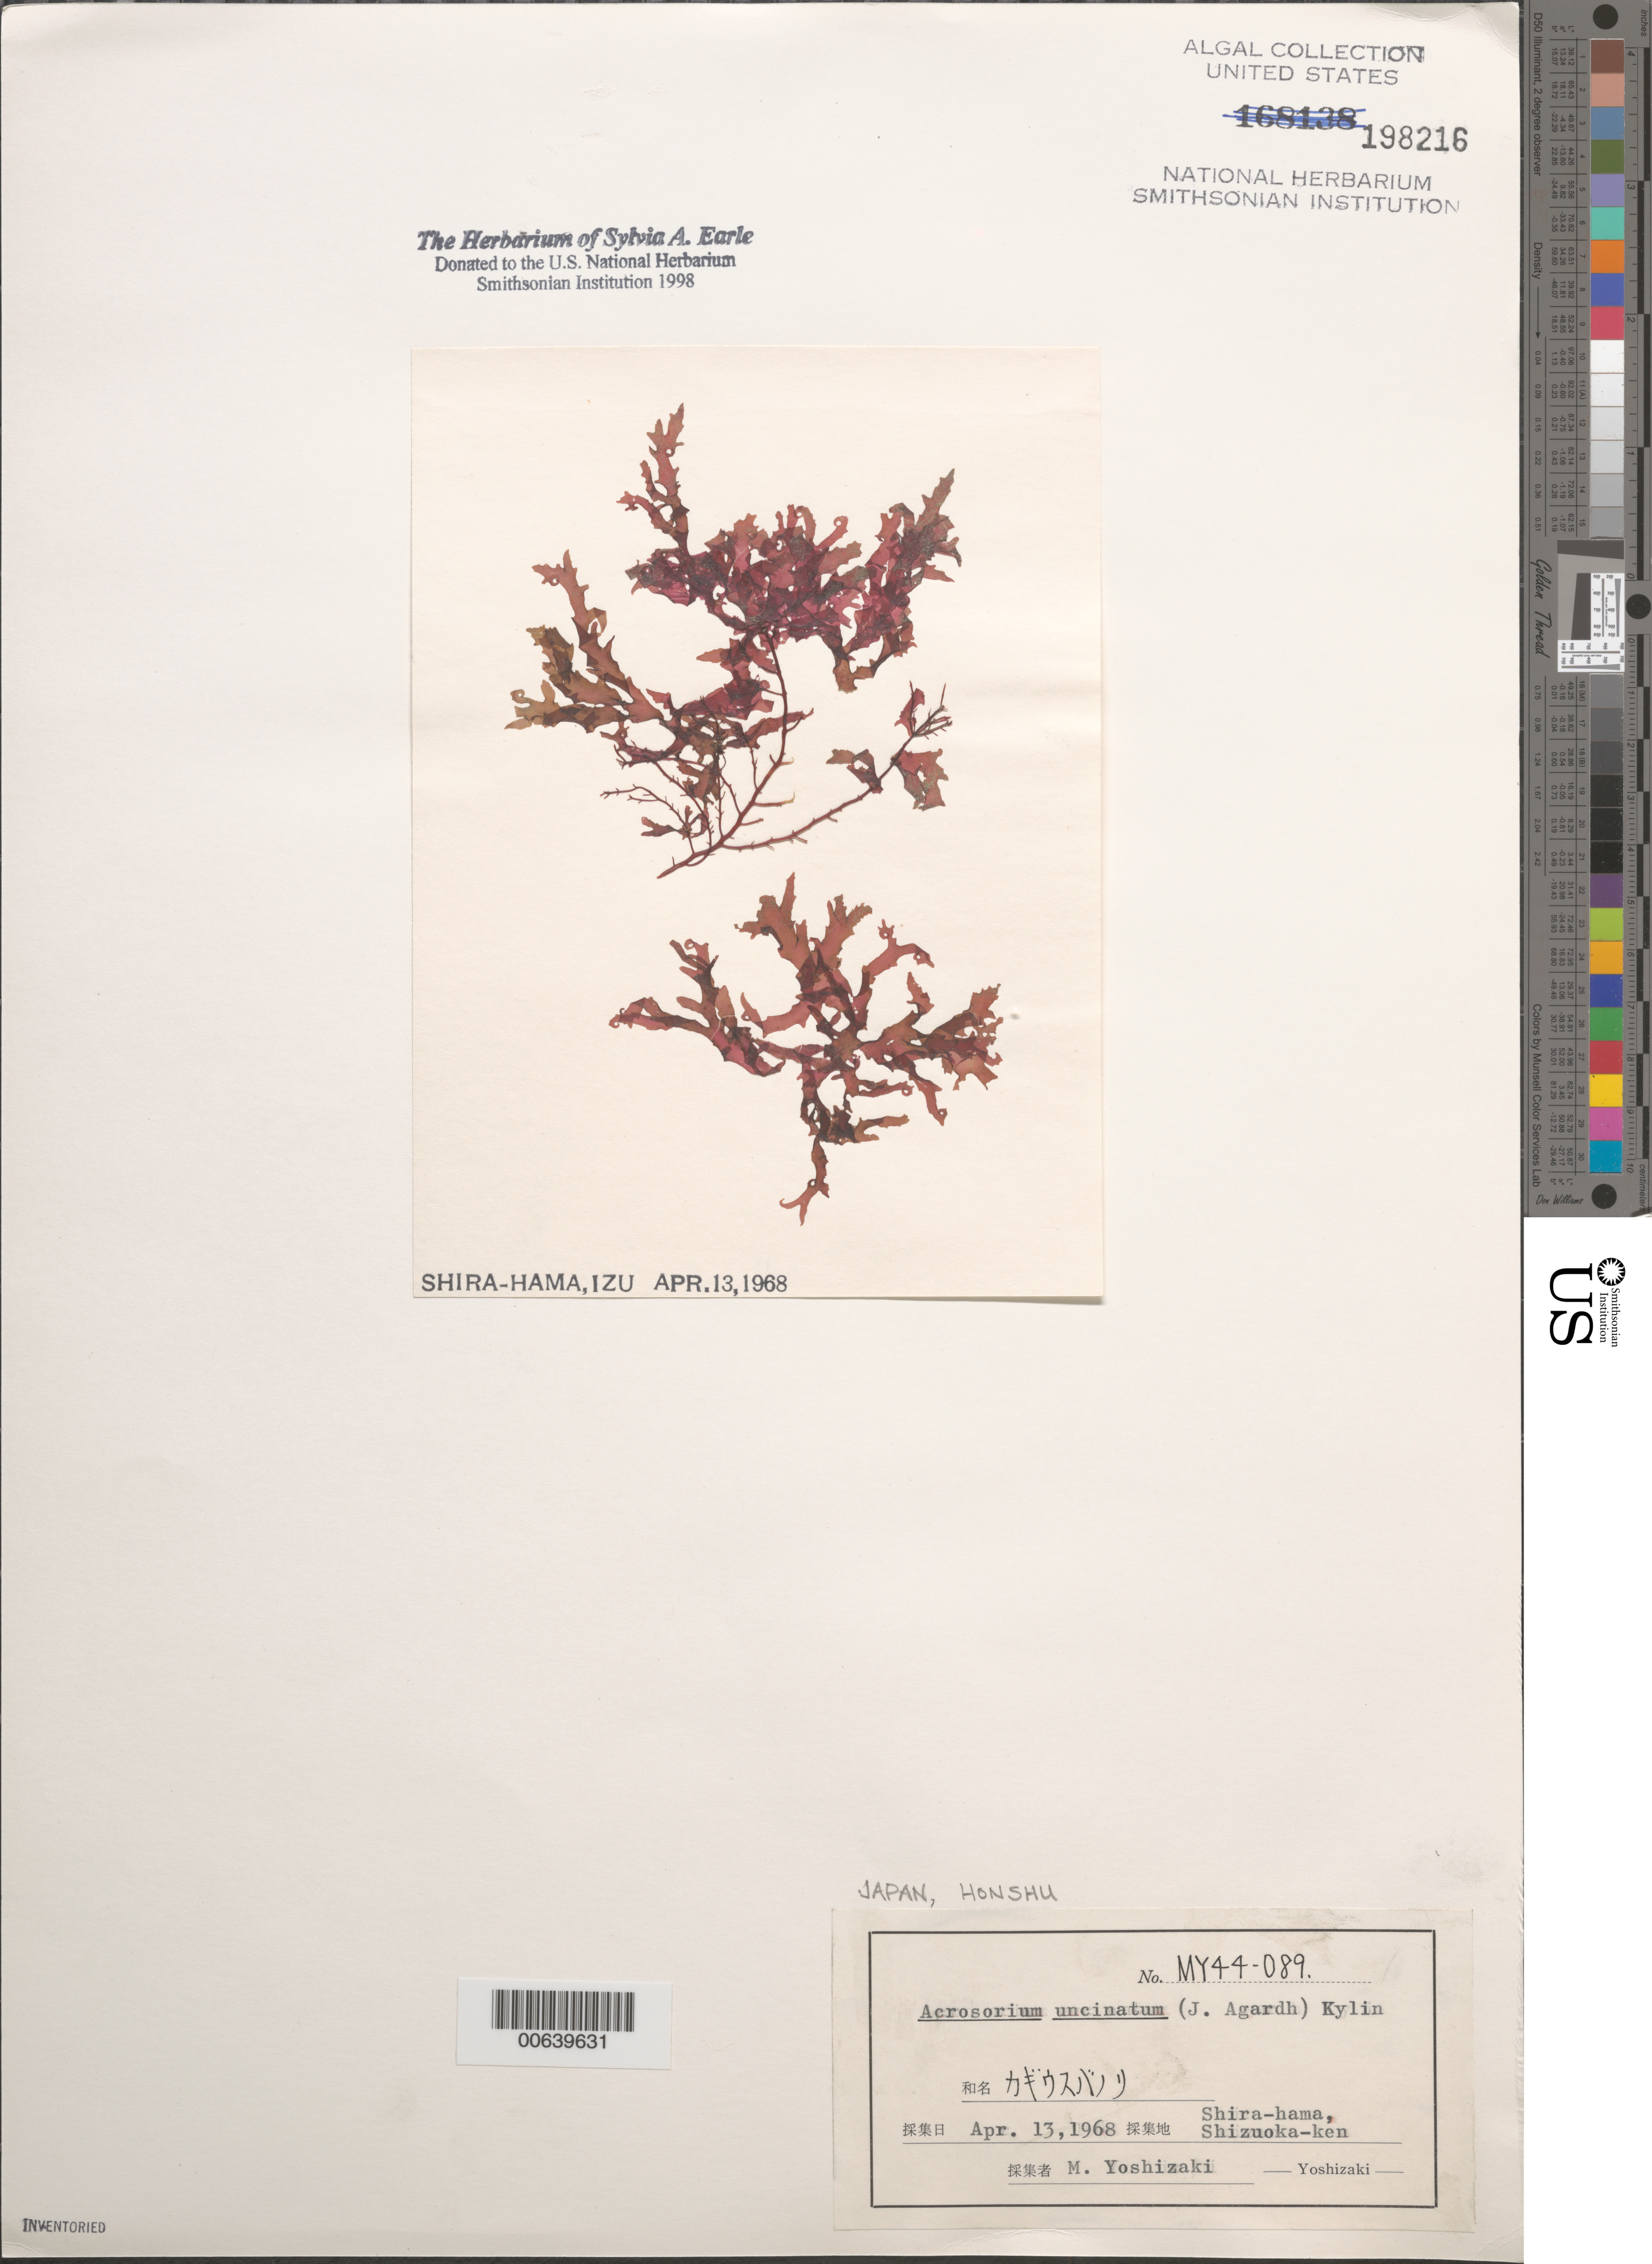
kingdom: Plantae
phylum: Rhodophyta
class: Florideophyceae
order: Ceramiales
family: Delesseriaceae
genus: Cryptopleura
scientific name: Cryptopleura ramosa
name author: (Huds.) L.M. Newton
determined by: Algae name updating Project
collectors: M. Yoshizaki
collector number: My44-089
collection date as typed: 13 Apr 1968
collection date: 1968-04-13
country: Japan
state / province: Sizuoka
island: Honshu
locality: Shira-hama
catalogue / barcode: US 198216